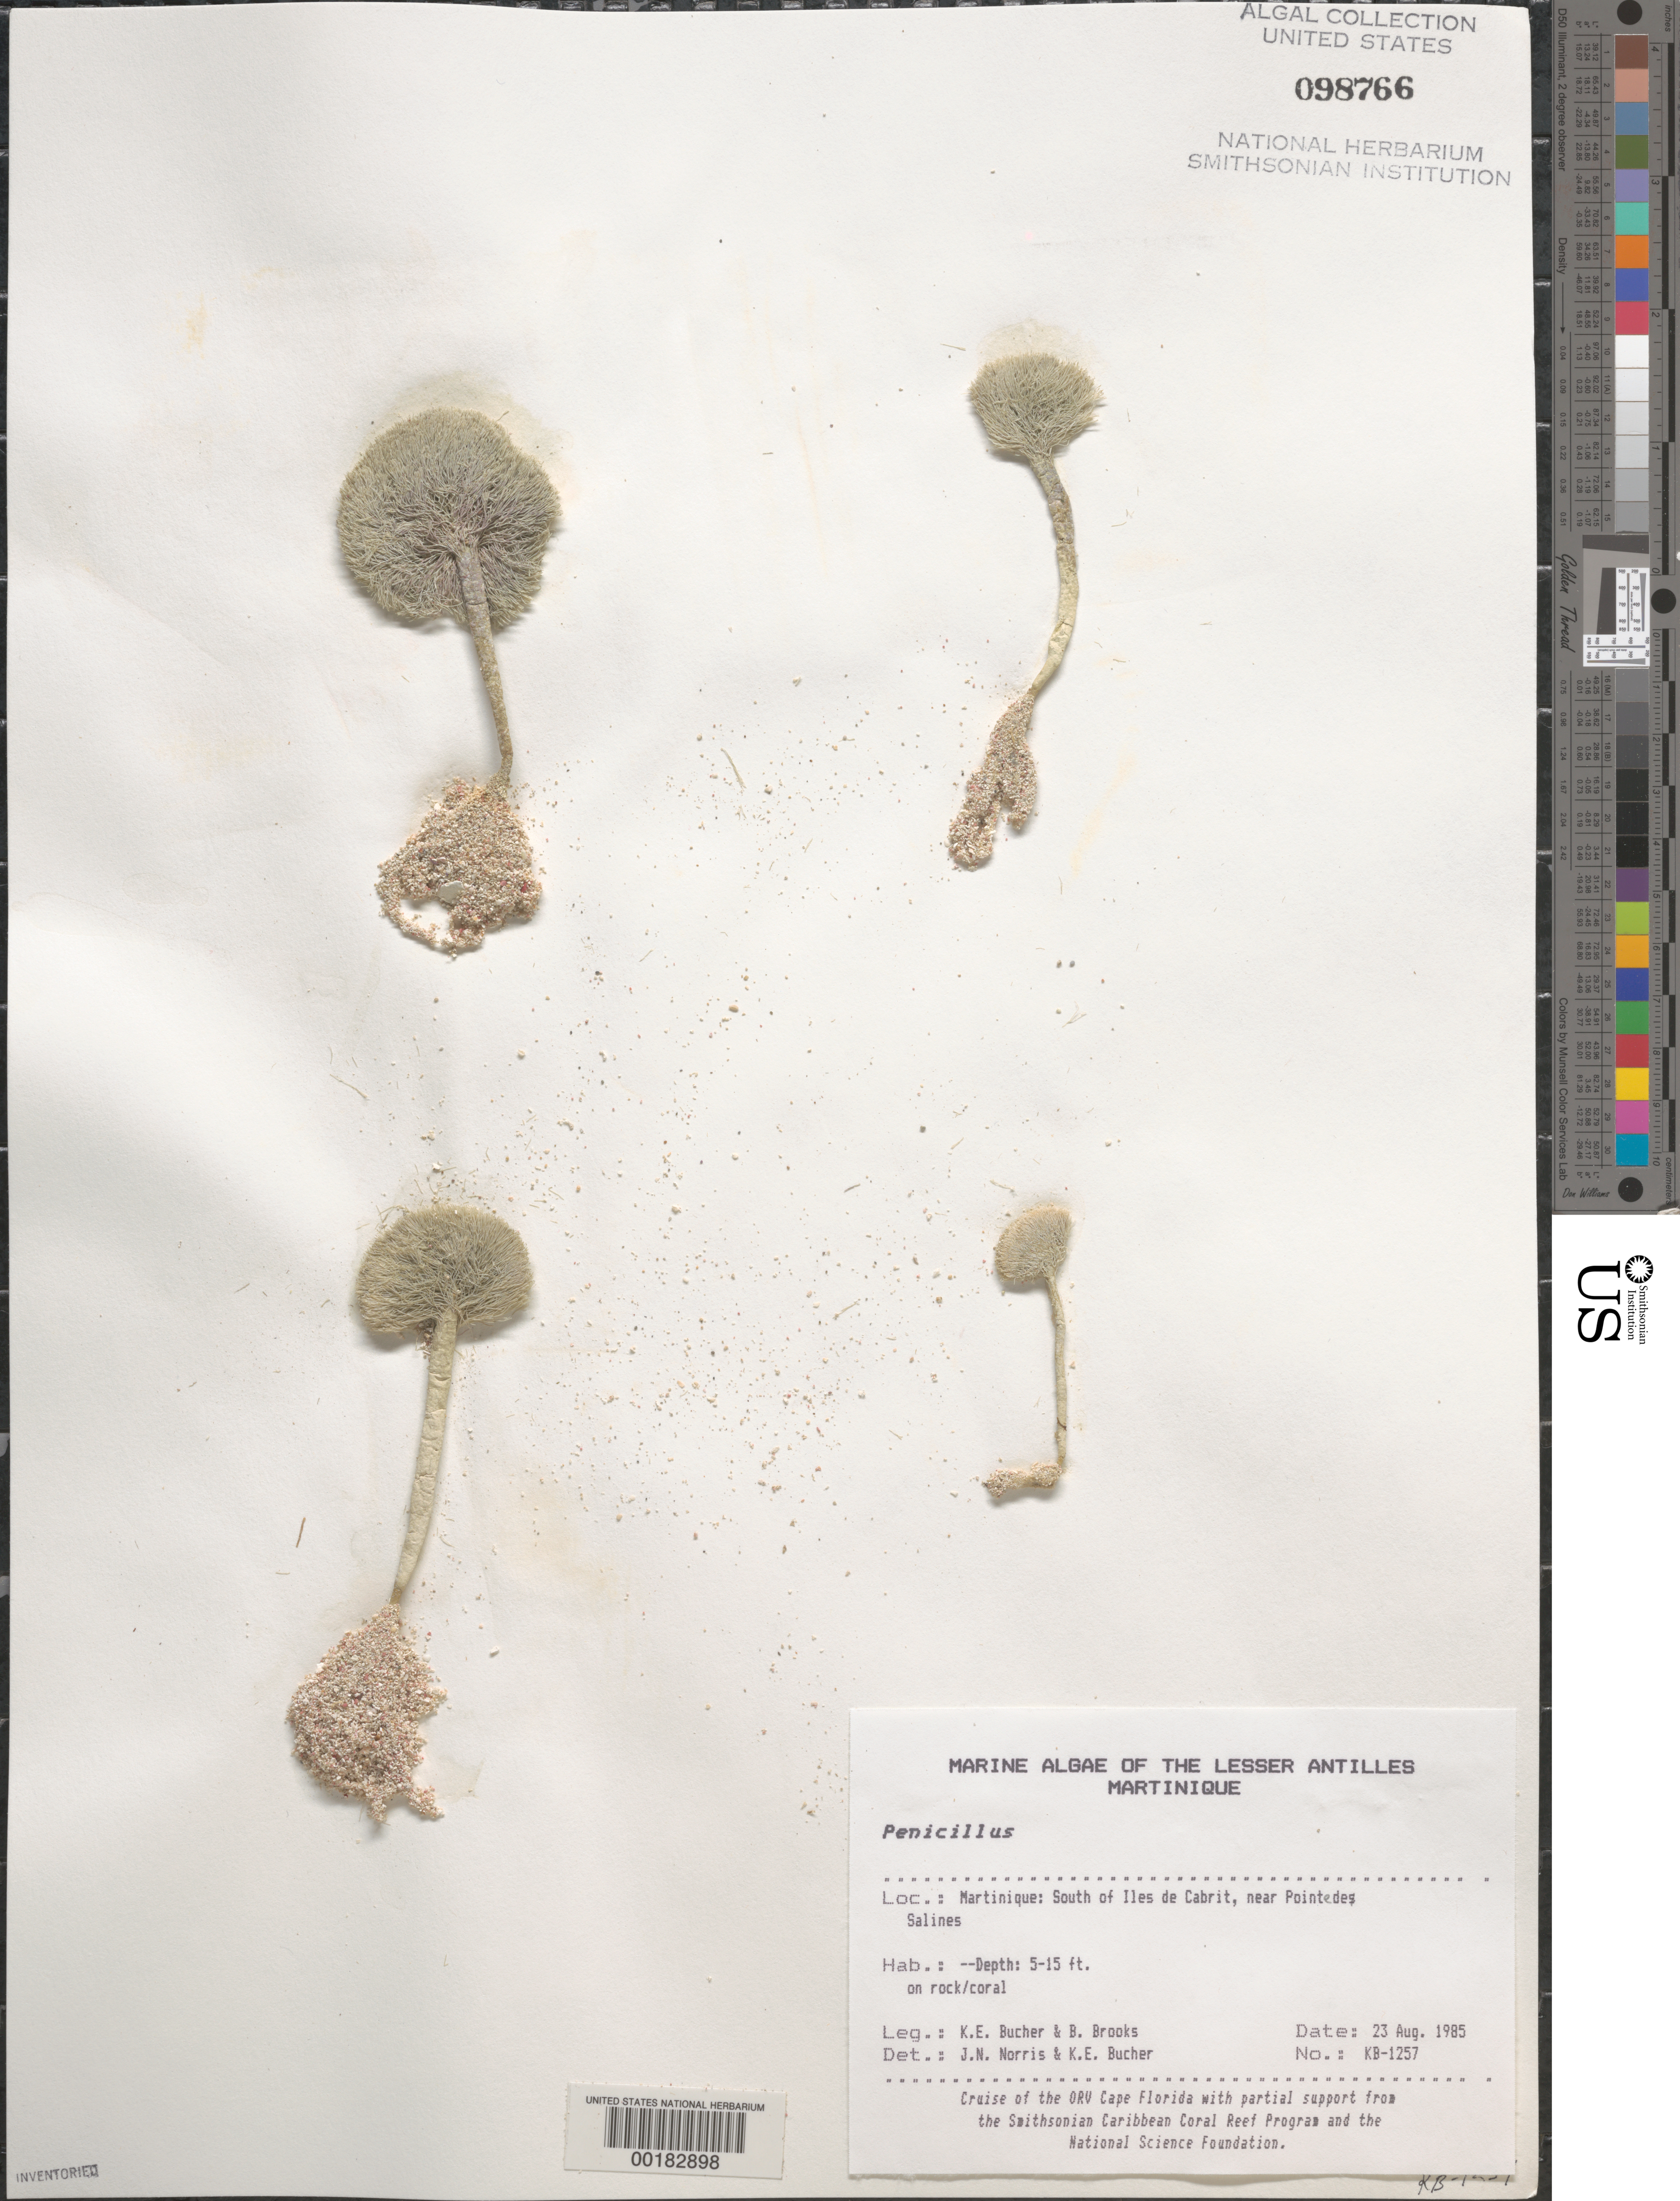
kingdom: Plantae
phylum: Chlorophyta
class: Ulvophyceae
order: Bryopsidales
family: Udoteaceae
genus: Penicillus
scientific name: Penicillus sp.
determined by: Norris, J. N.; Bucher, K. E.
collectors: K. E. Bucher & B. Brooks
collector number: Kb-1257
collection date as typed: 23 Aug 1985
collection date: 1985-08-23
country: Martinique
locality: South of Iles de Cabrit, near Pointe de Salines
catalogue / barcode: US 98766